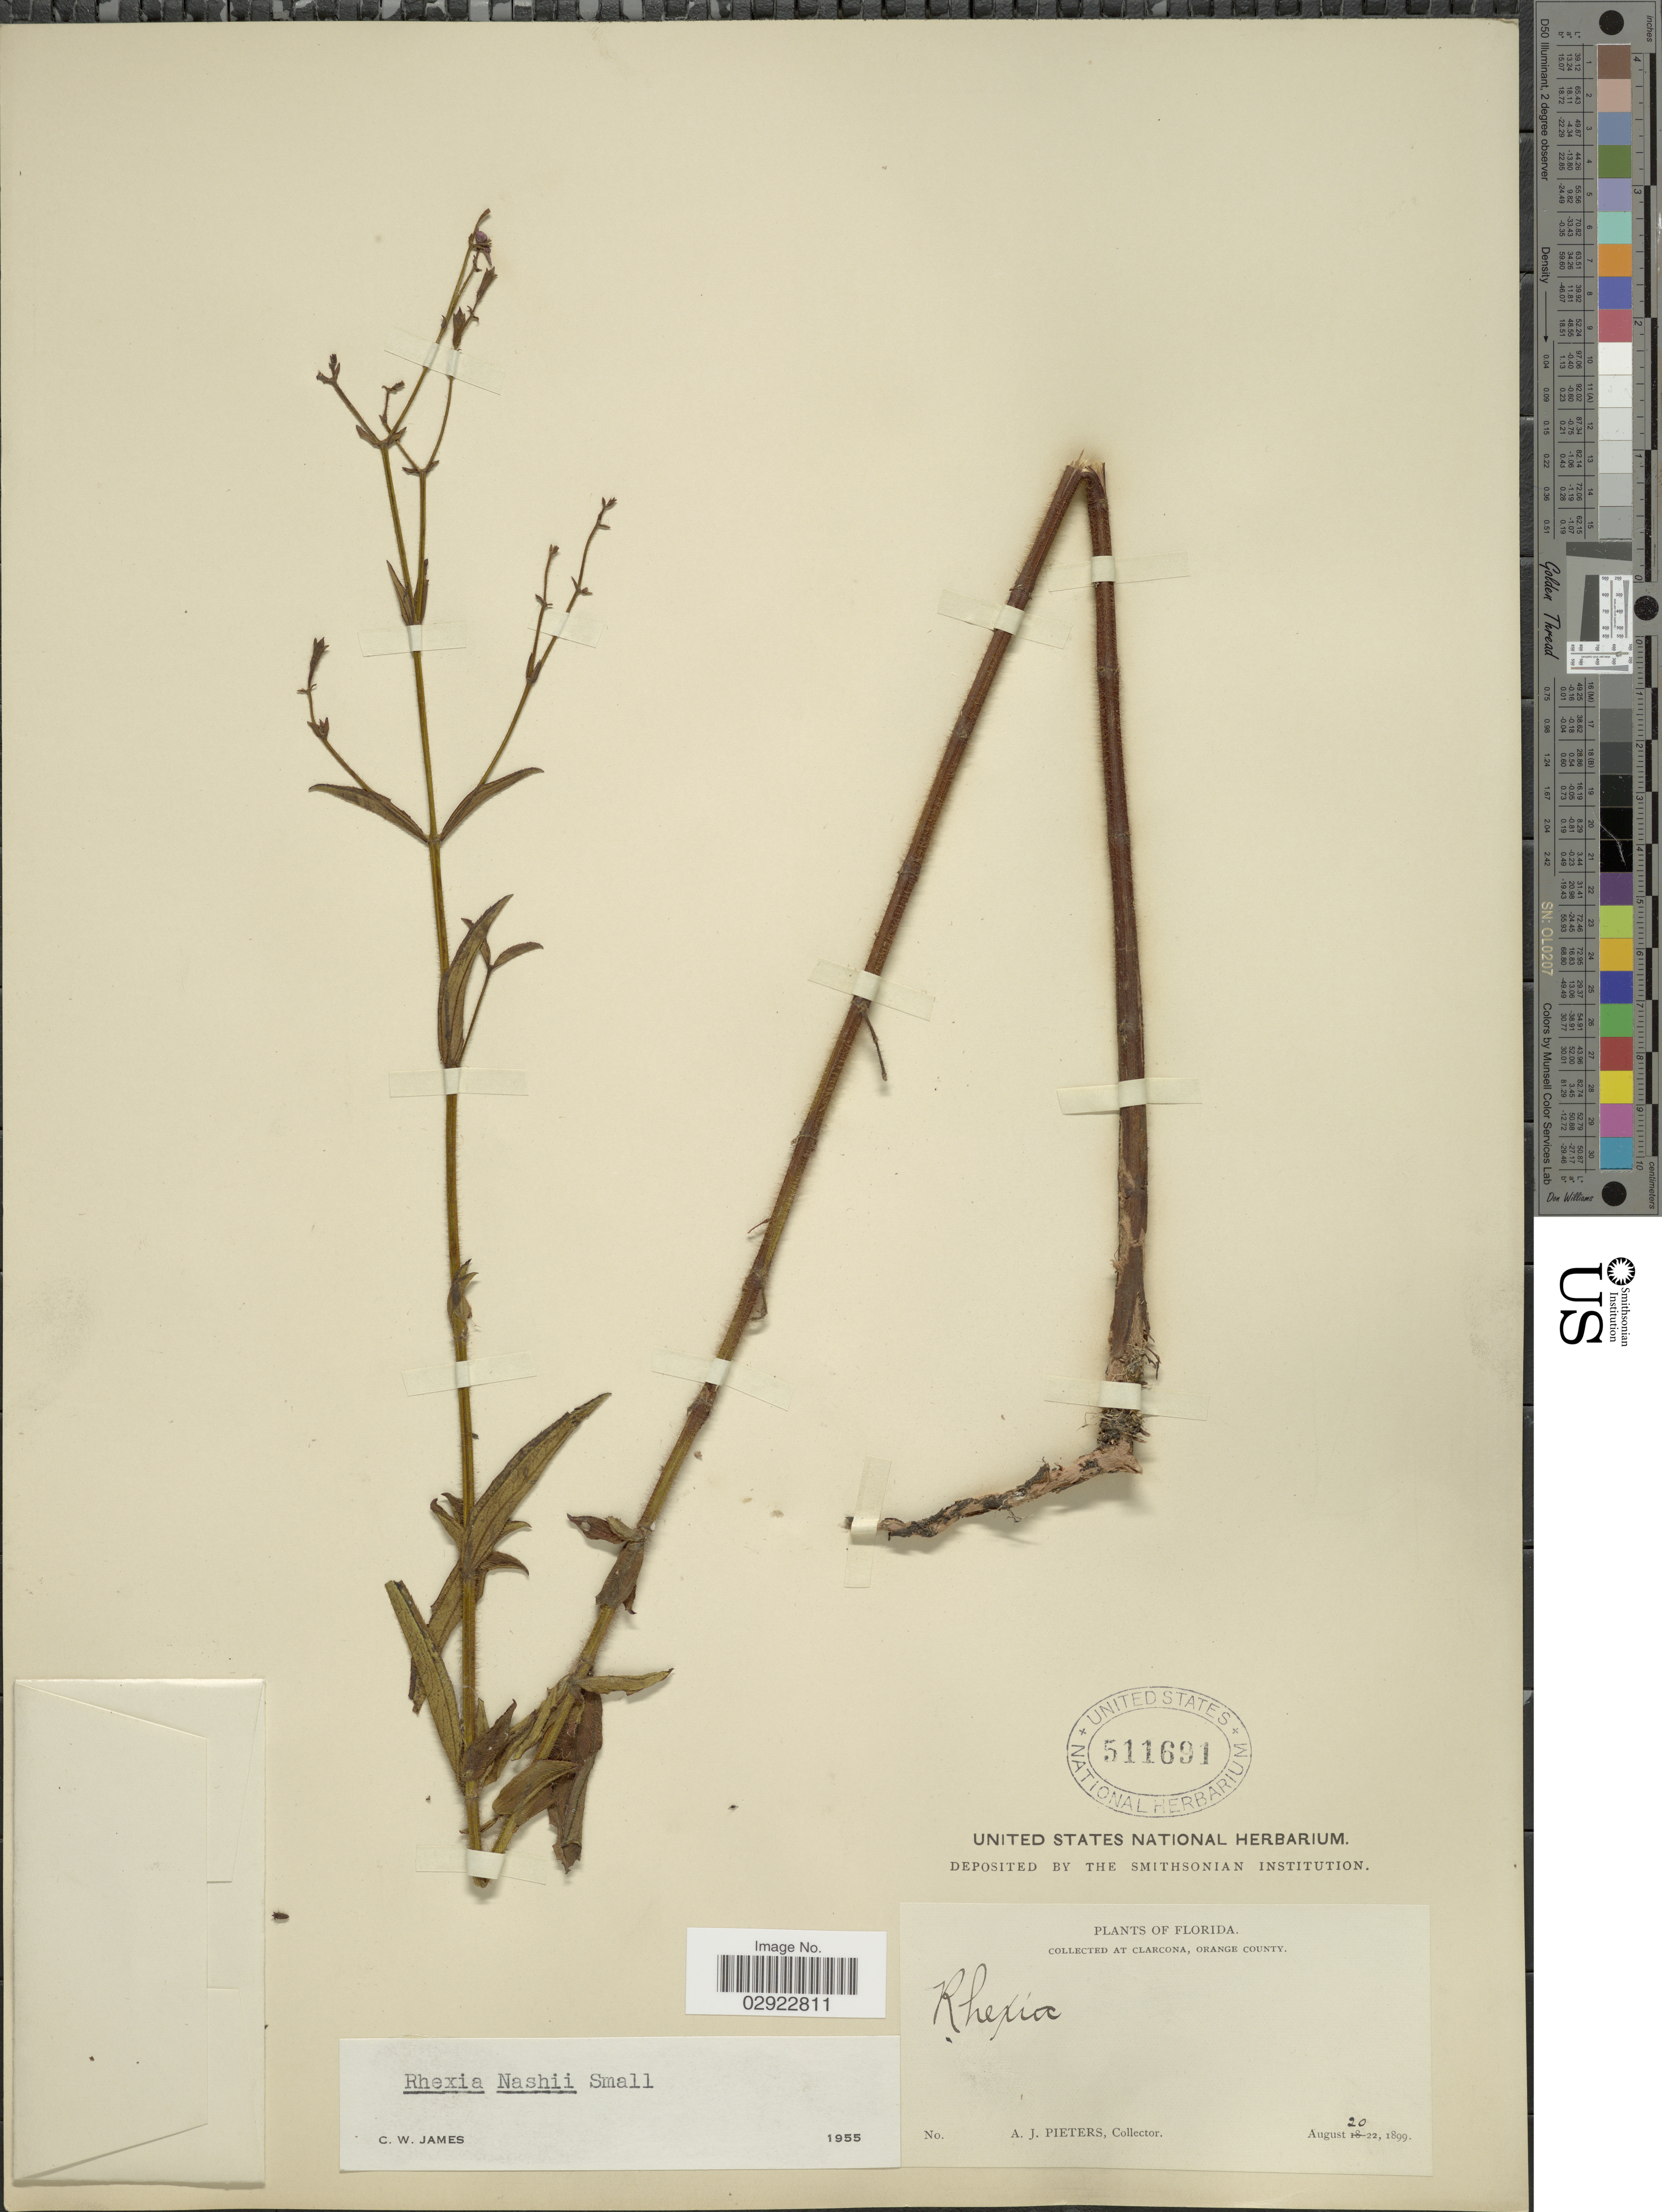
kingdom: Plantae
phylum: Tracheophyta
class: Magnoliopsida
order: Myrtales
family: Melastomataceae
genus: Rhexia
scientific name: Rhexia lutea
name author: Walter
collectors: A. Pieters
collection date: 1899-08-20/1899-08-22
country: United States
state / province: Florida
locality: At Clarcona, Orange County.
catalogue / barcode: US 511691